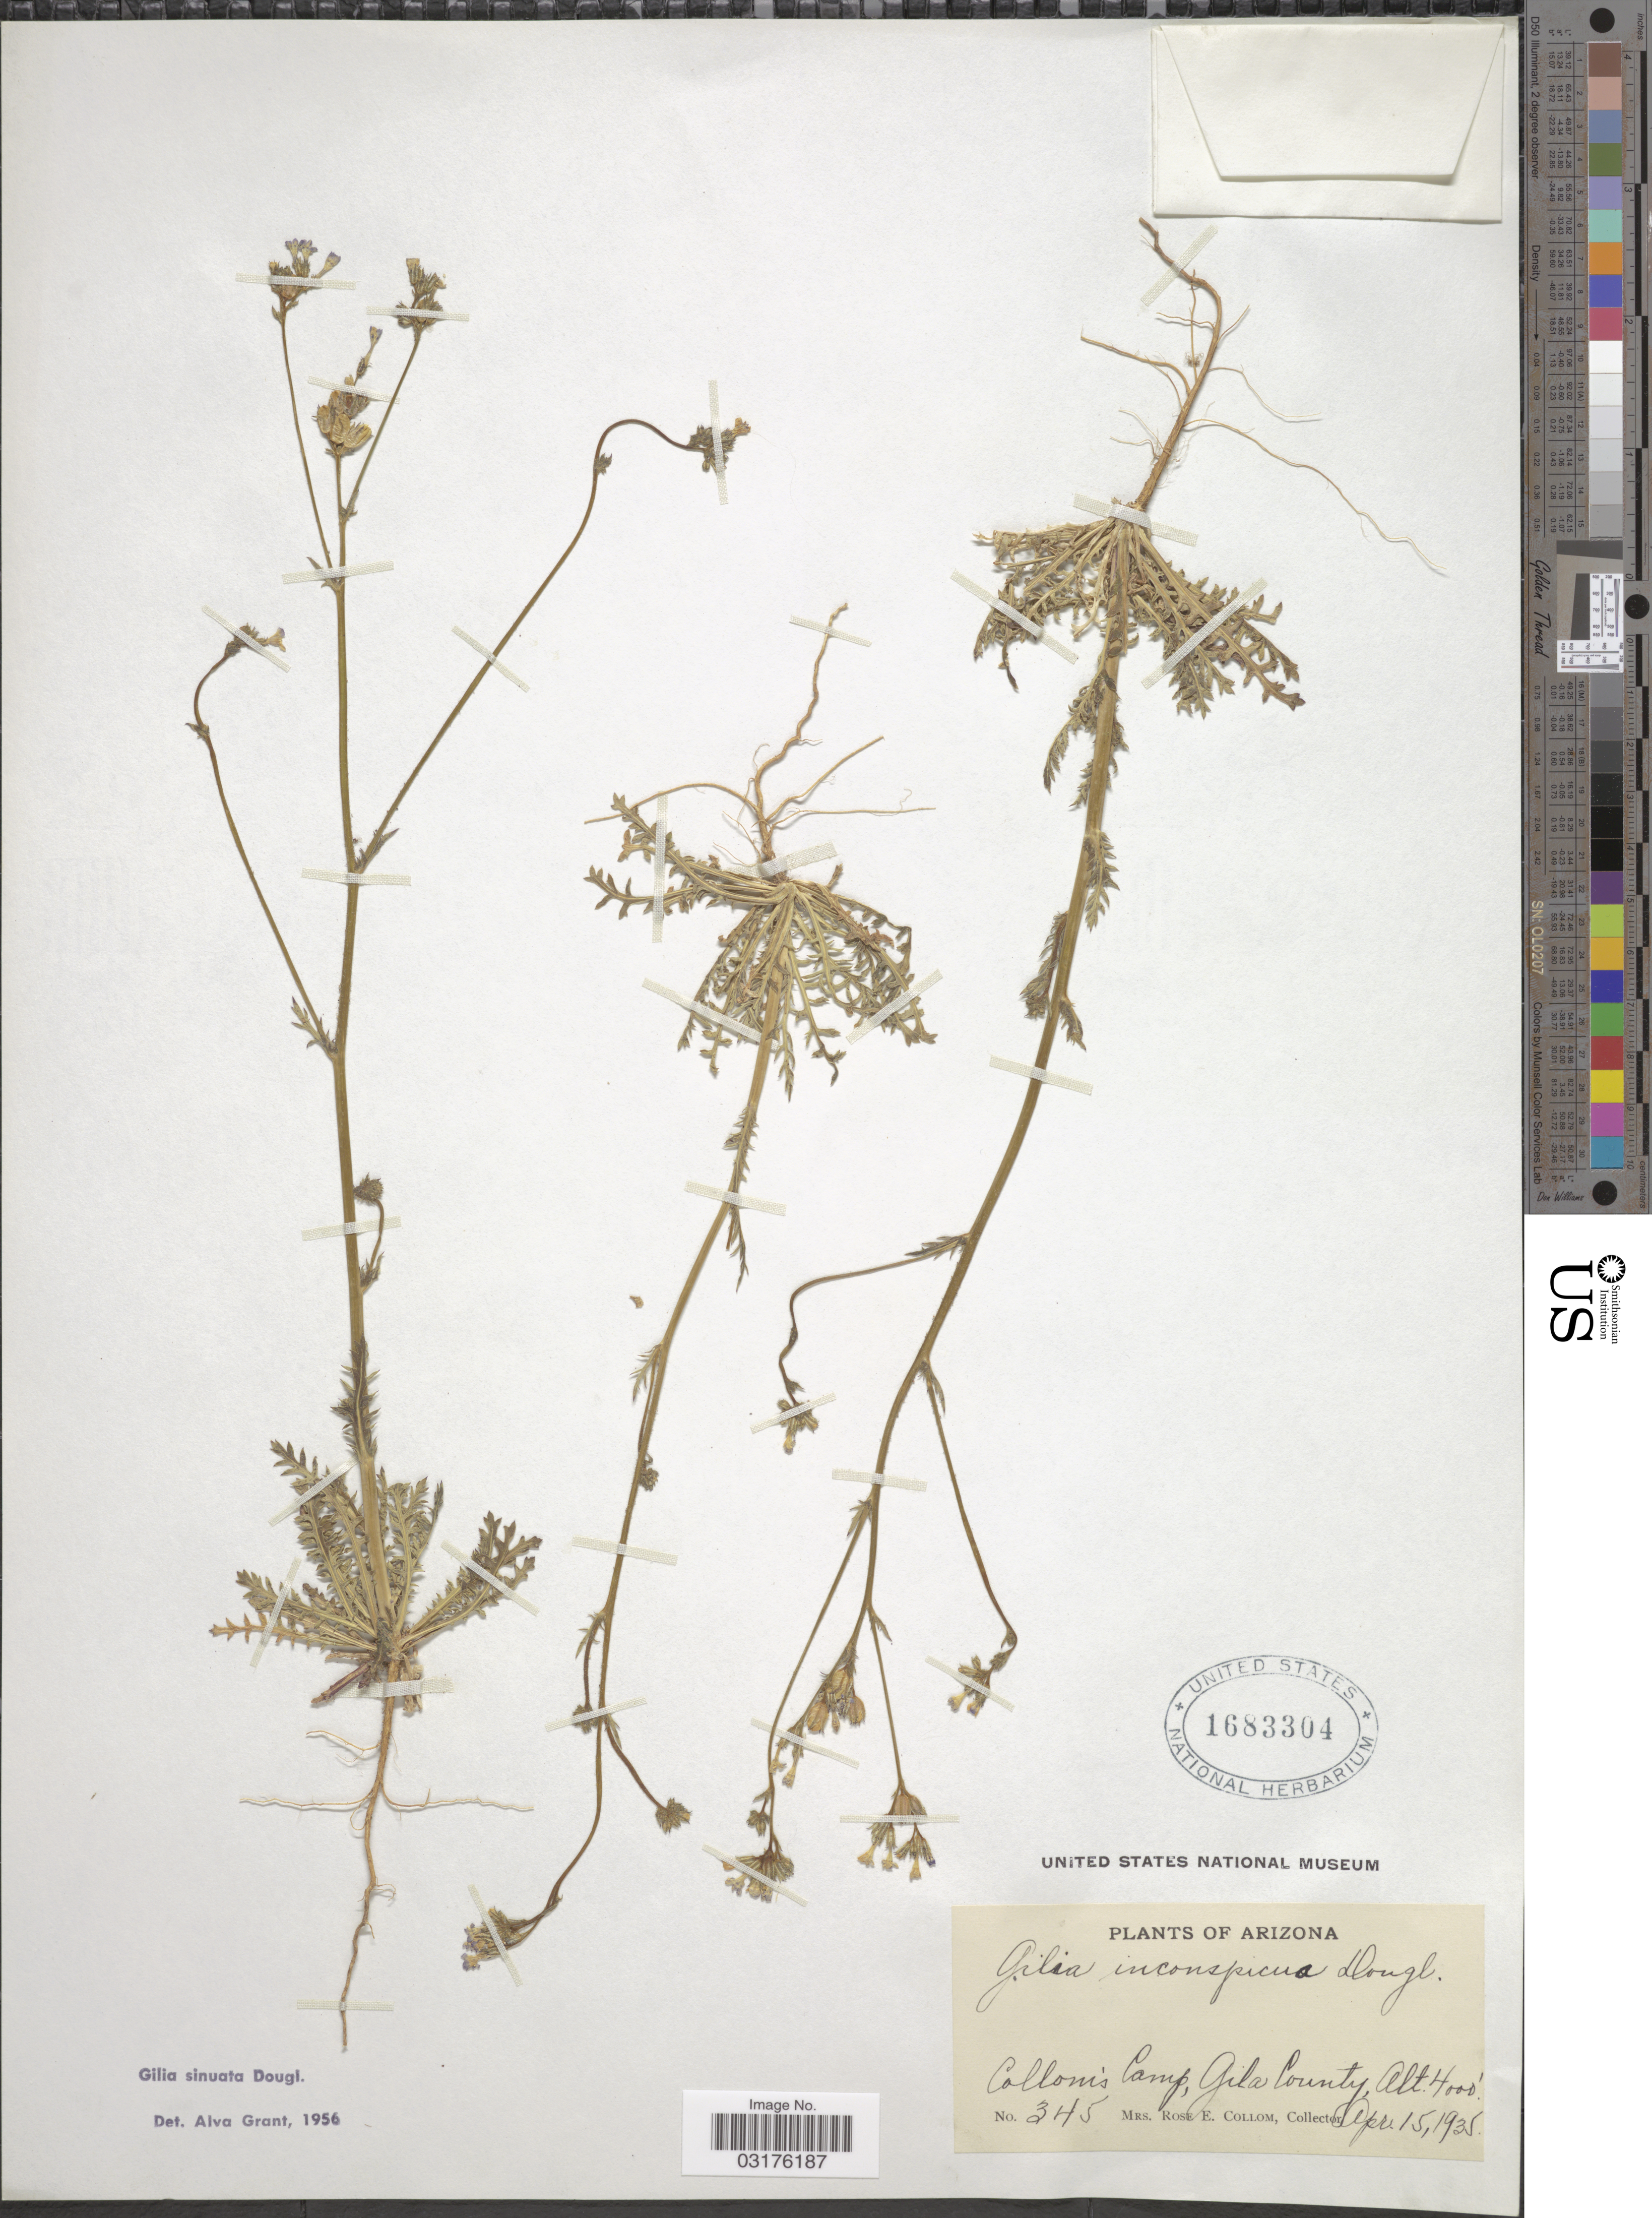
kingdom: Plantae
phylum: Tracheophyta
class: Magnoliopsida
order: Ericales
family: Polemoniaceae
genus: Gilia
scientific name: Gilia sinuata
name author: Douglas ex Benth.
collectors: R. E. Collom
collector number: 345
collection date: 1935-04-15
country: United States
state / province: Arizona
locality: Collom's Camp, Gila County.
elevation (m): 1219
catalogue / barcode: US 1683304